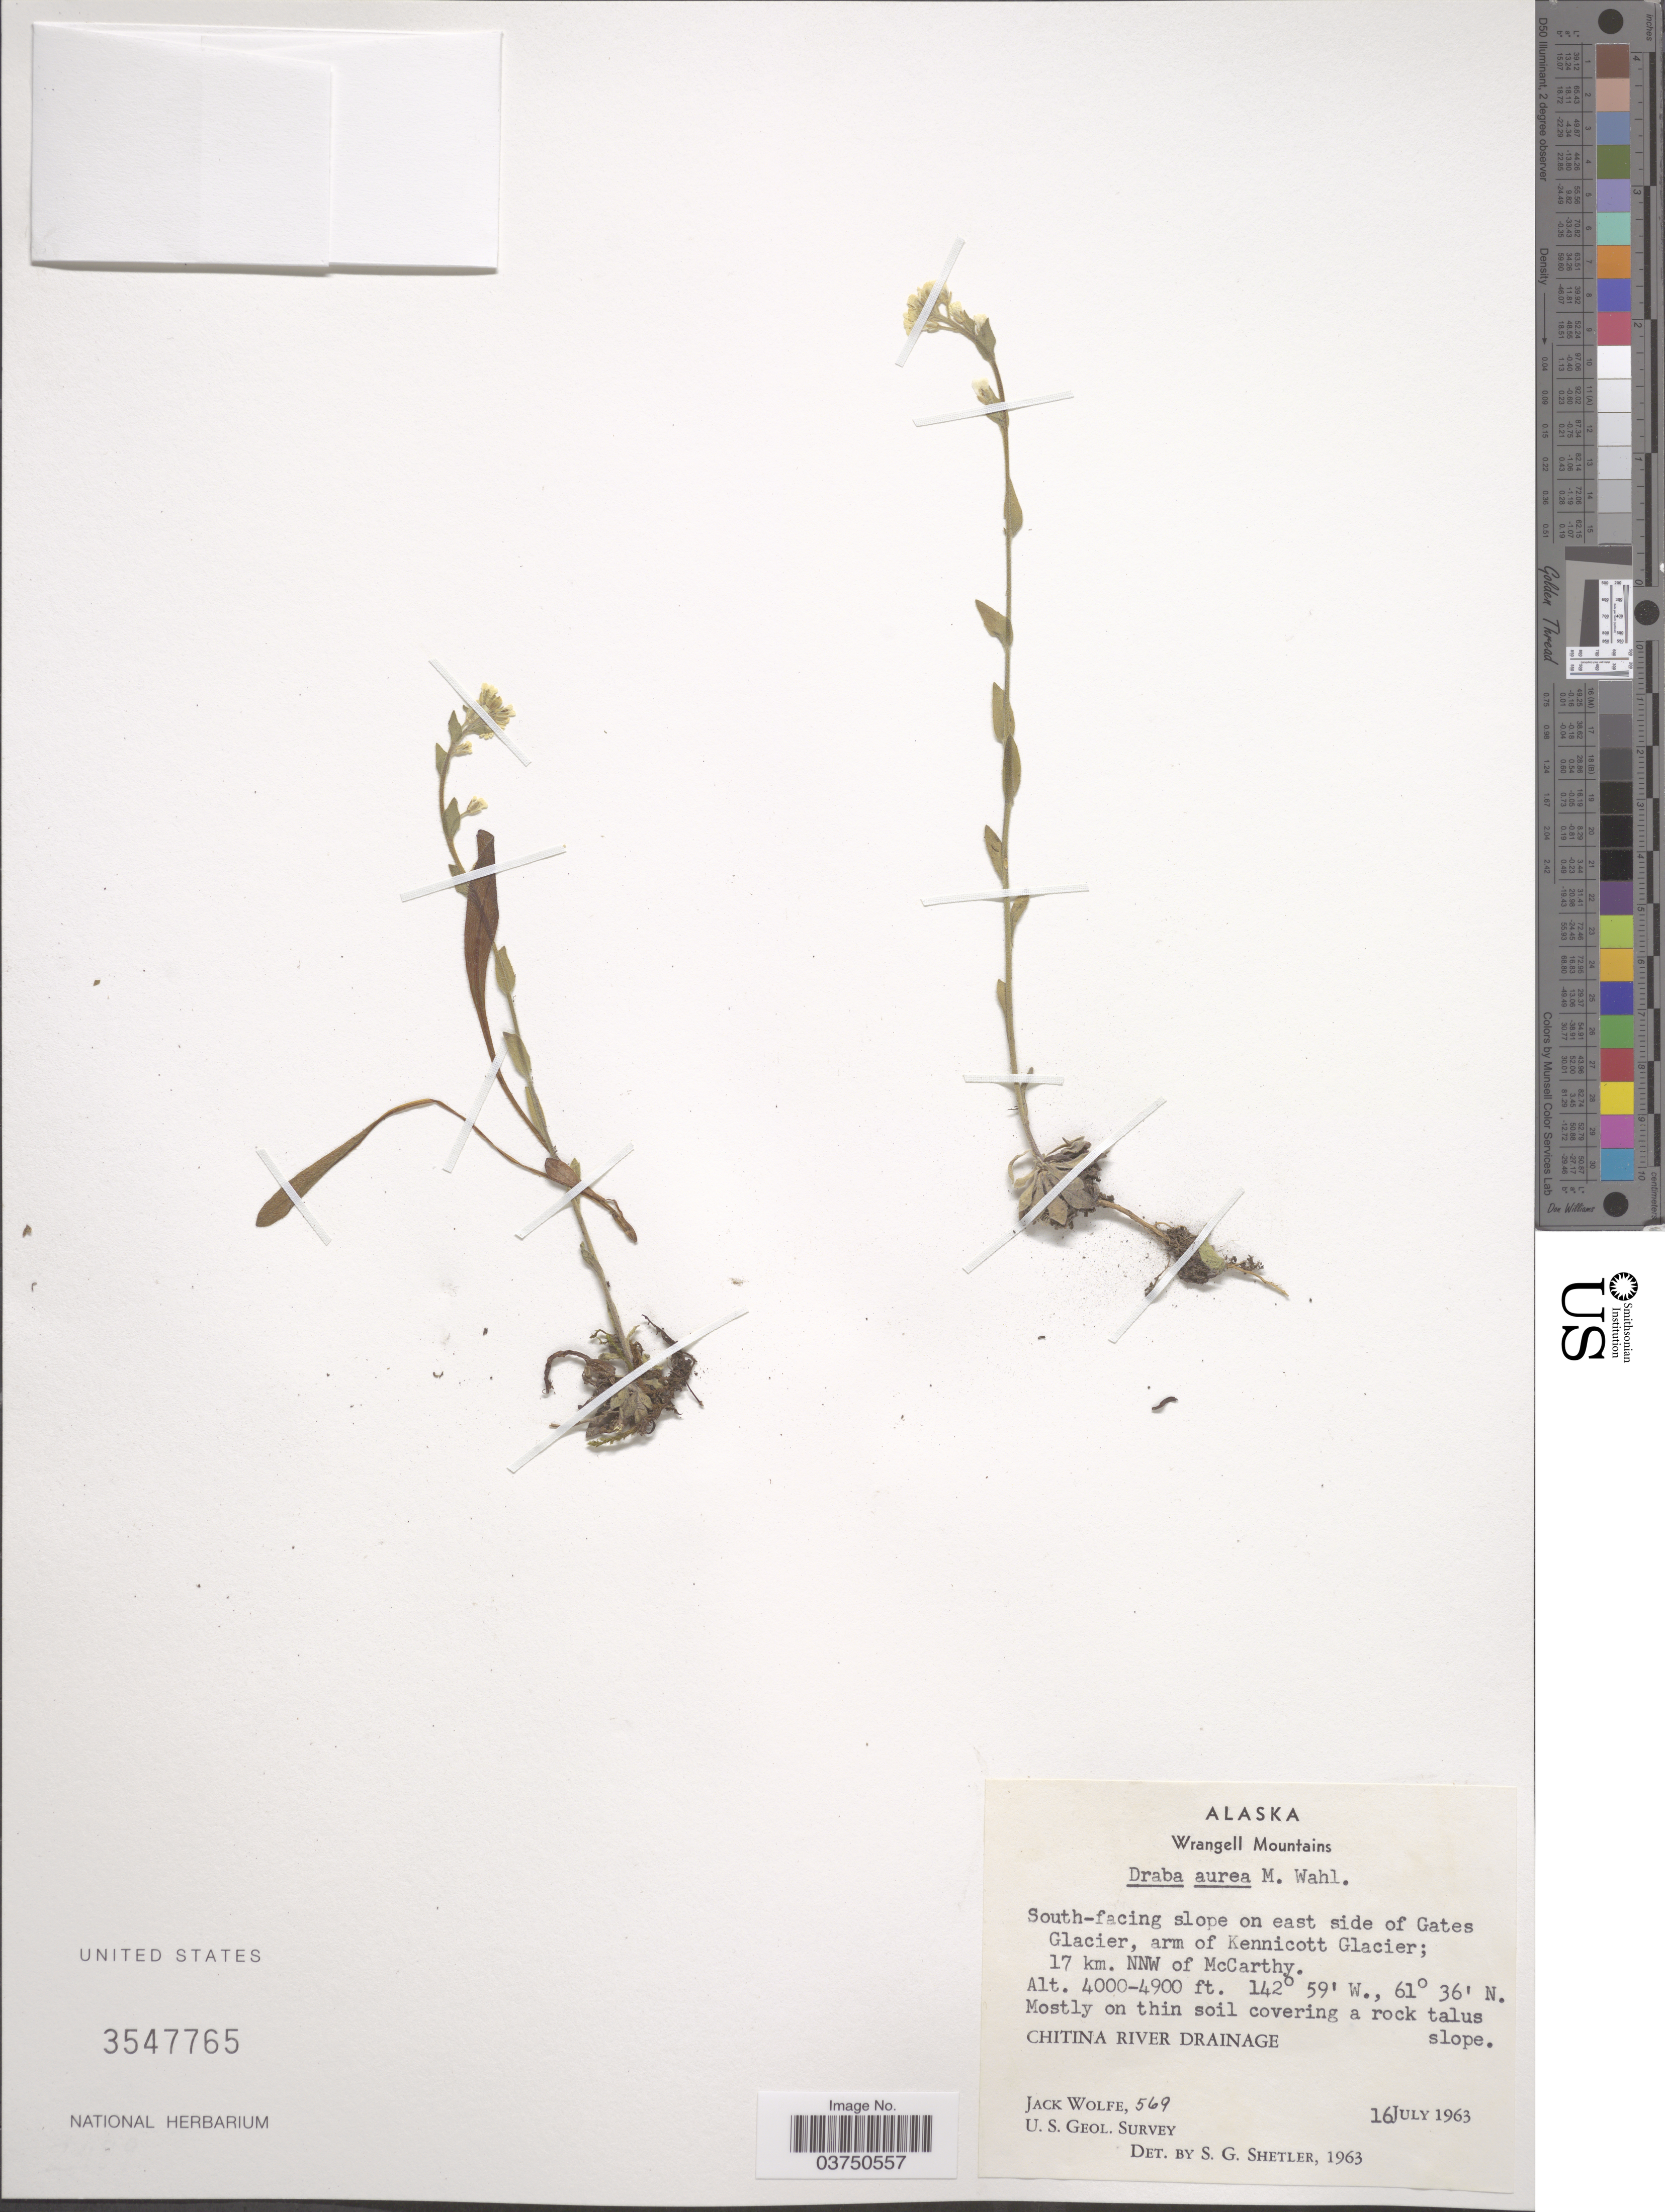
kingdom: Plantae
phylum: Tracheophyta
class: Magnoliopsida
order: Brassicales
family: Brassicaceae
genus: Draba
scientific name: Draba aurea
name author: Vahl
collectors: J. Wolfe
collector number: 569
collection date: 1963-07-16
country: United States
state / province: Alaska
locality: Wrangell Mountains. South-facing slope on east side of Gates Glacier, arm of Kennicott Glacier; 17 km. NNW of McCarthy. Chitina River Drainage.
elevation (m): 1219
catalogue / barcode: US 3547765